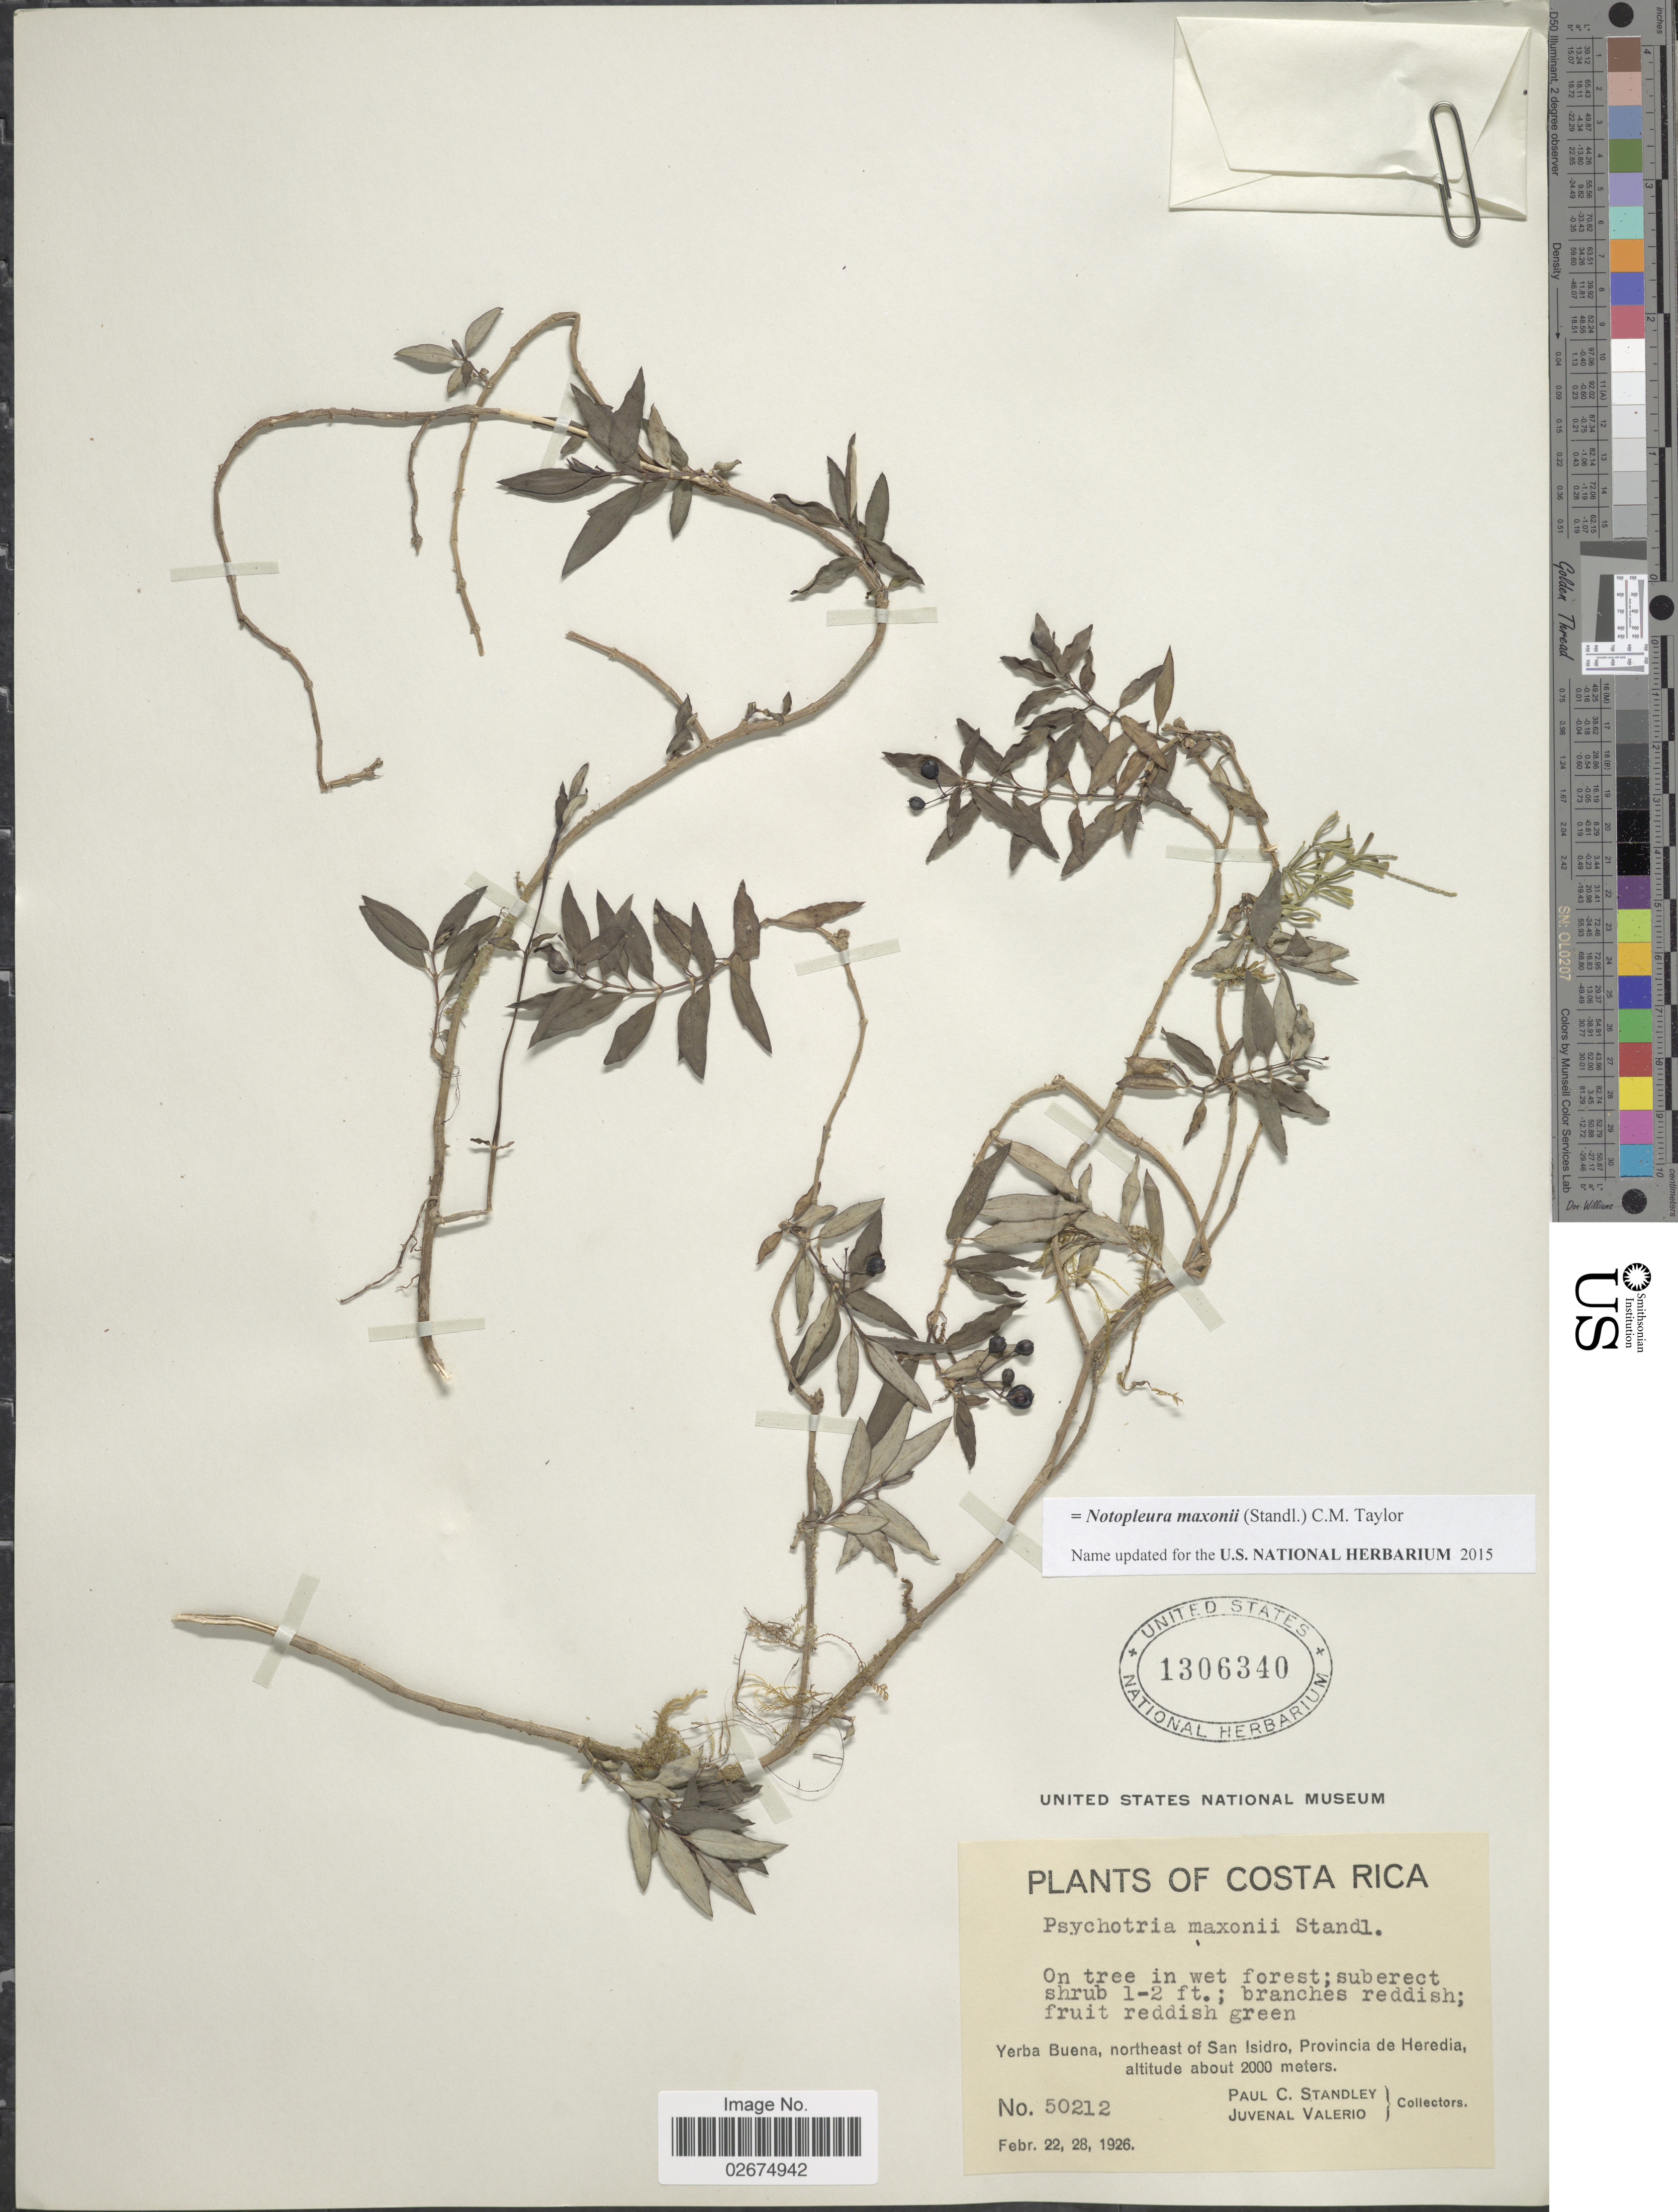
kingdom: Plantae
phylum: Tracheophyta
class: Magnoliopsida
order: Gentianales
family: Rubiaceae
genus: Notopleura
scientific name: Notopleura maxonii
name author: (Standl.) C.M. Taylor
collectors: P. C. Standley & J. Valerio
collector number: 50212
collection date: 1926-02-22/1926-02-28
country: Costa Rica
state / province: Heredia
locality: Yerba Buena, northeast of San Isidro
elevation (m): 2000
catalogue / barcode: US 1306340